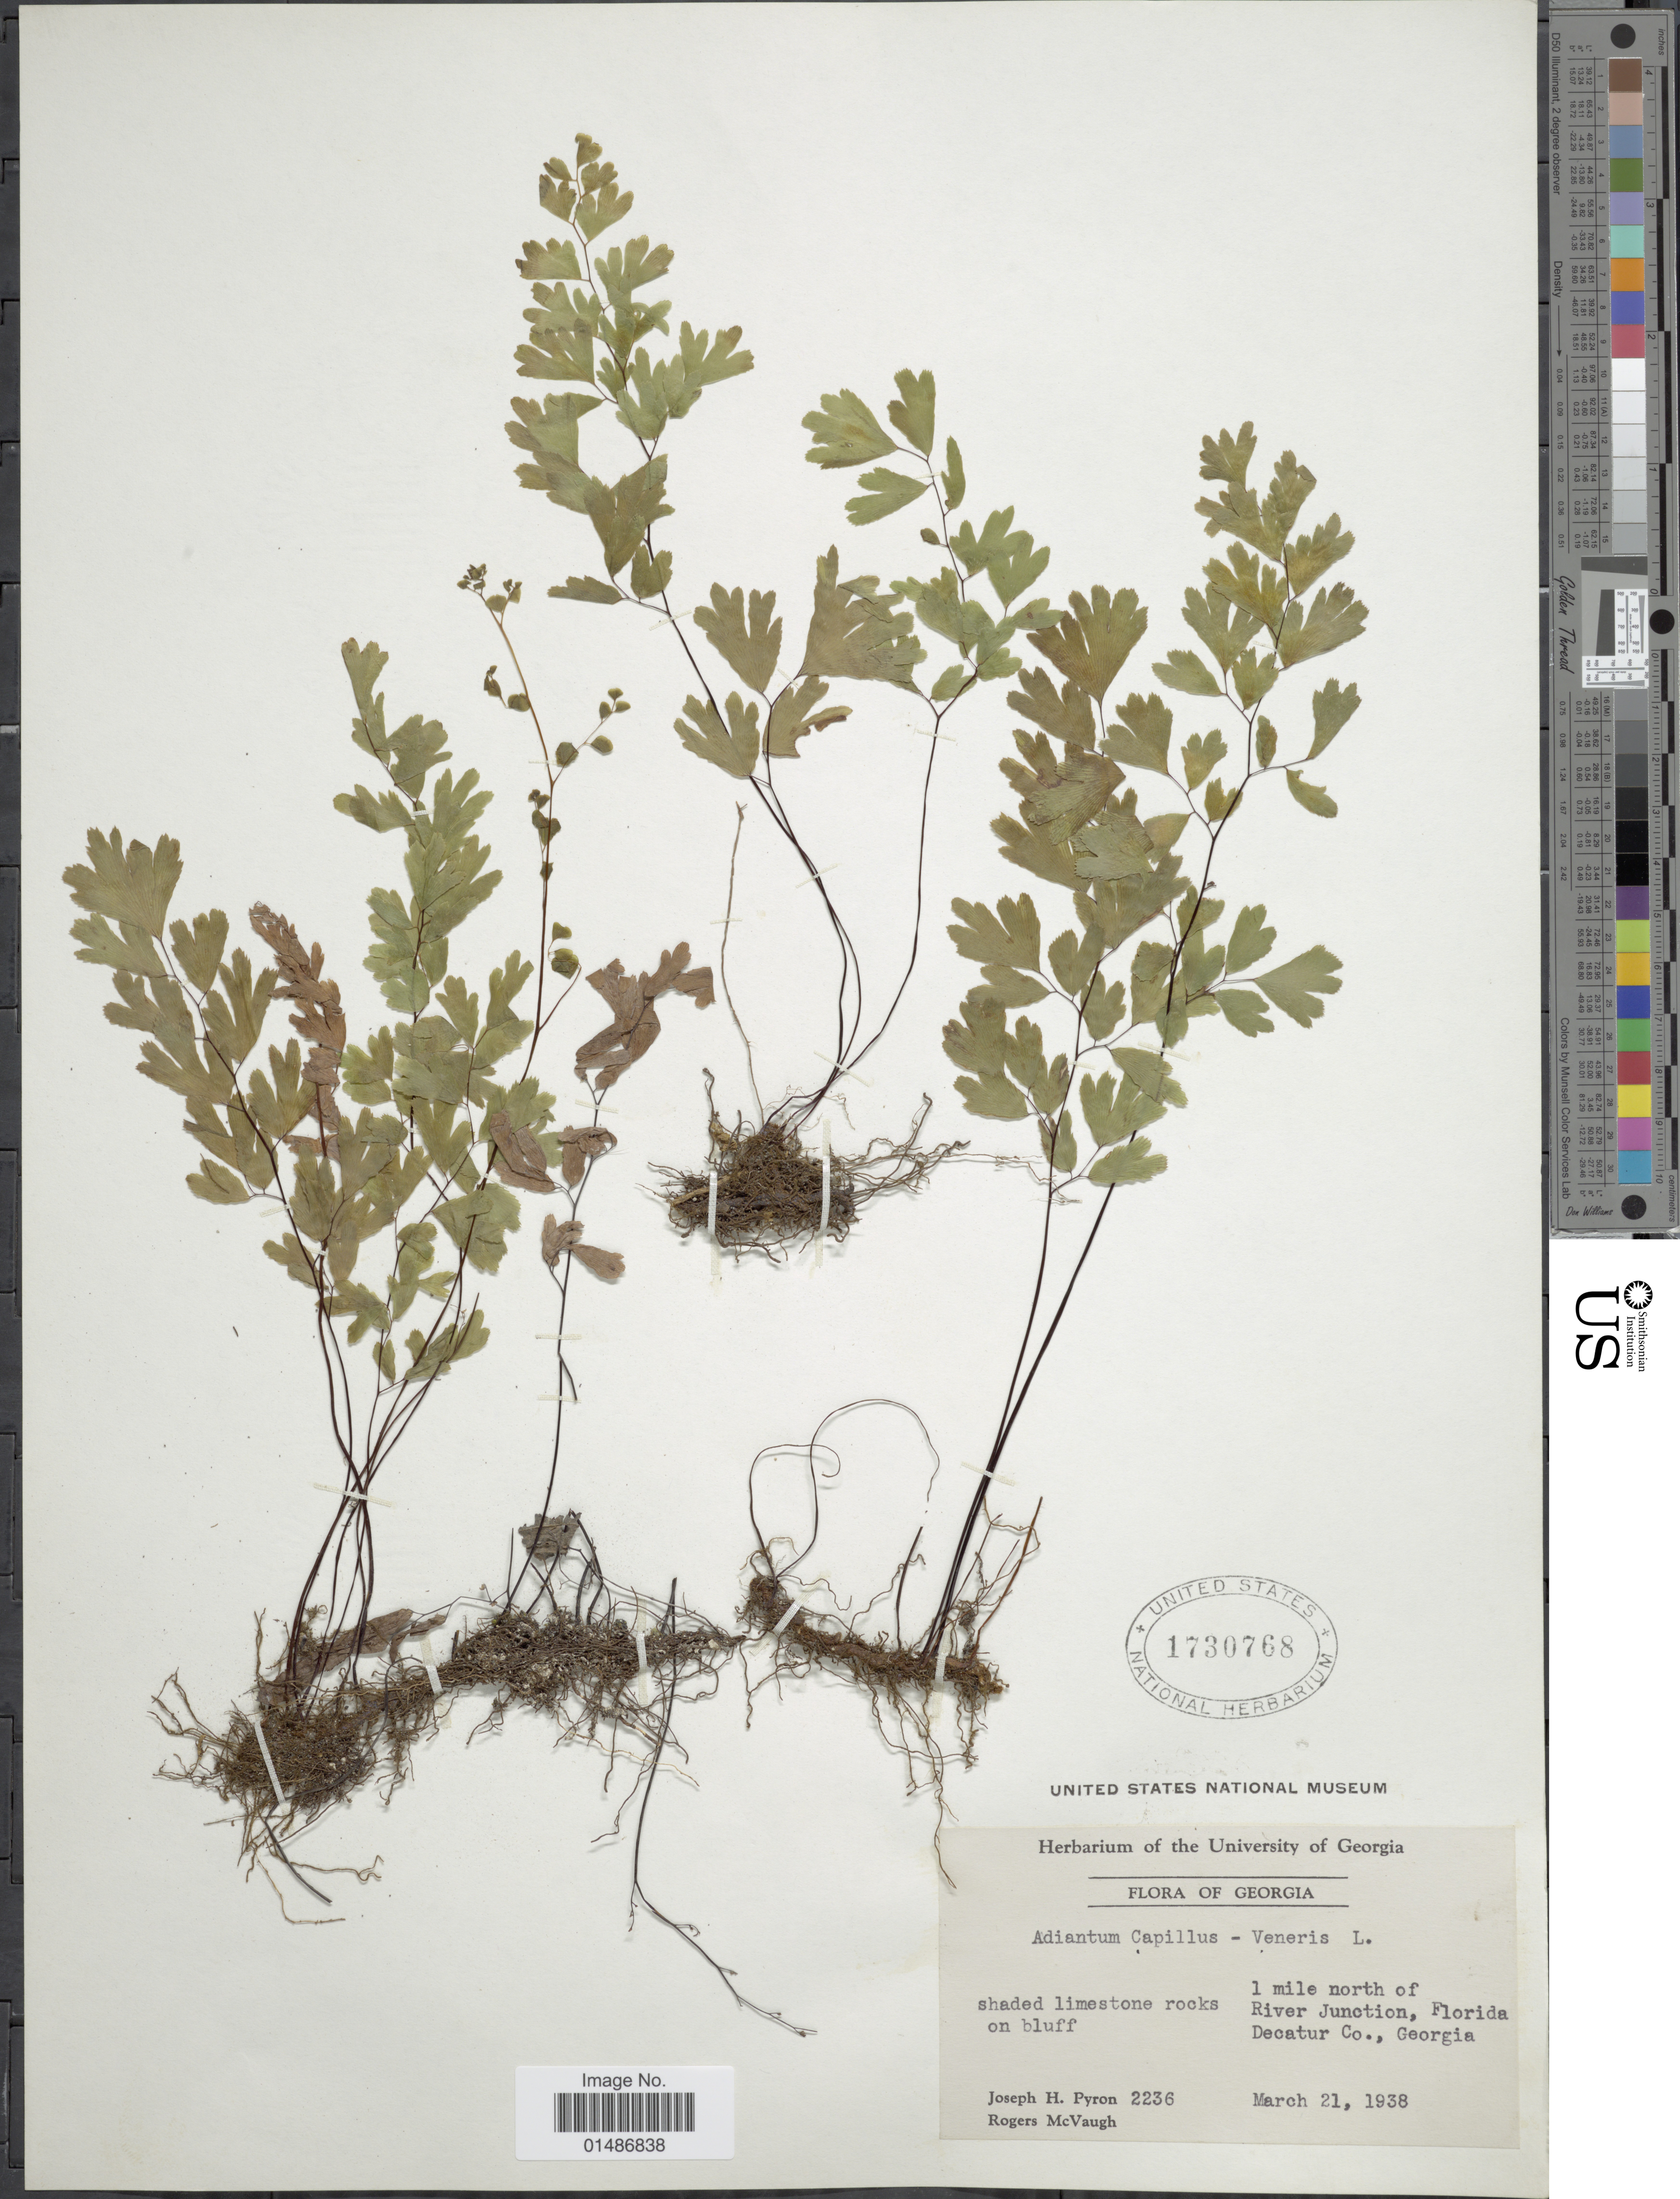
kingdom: Plantae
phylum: Tracheophyta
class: Polypodiopsida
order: Polypodiales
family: Pteridaceae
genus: Adiantum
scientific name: Adiantum capillus-veneris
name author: L.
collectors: J. H. Pyron & R. McVaugh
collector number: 2236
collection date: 1938-03-21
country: United States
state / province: Georgia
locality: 1 mile north of River Junction, Florida, Decatur Co.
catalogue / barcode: US 1730768